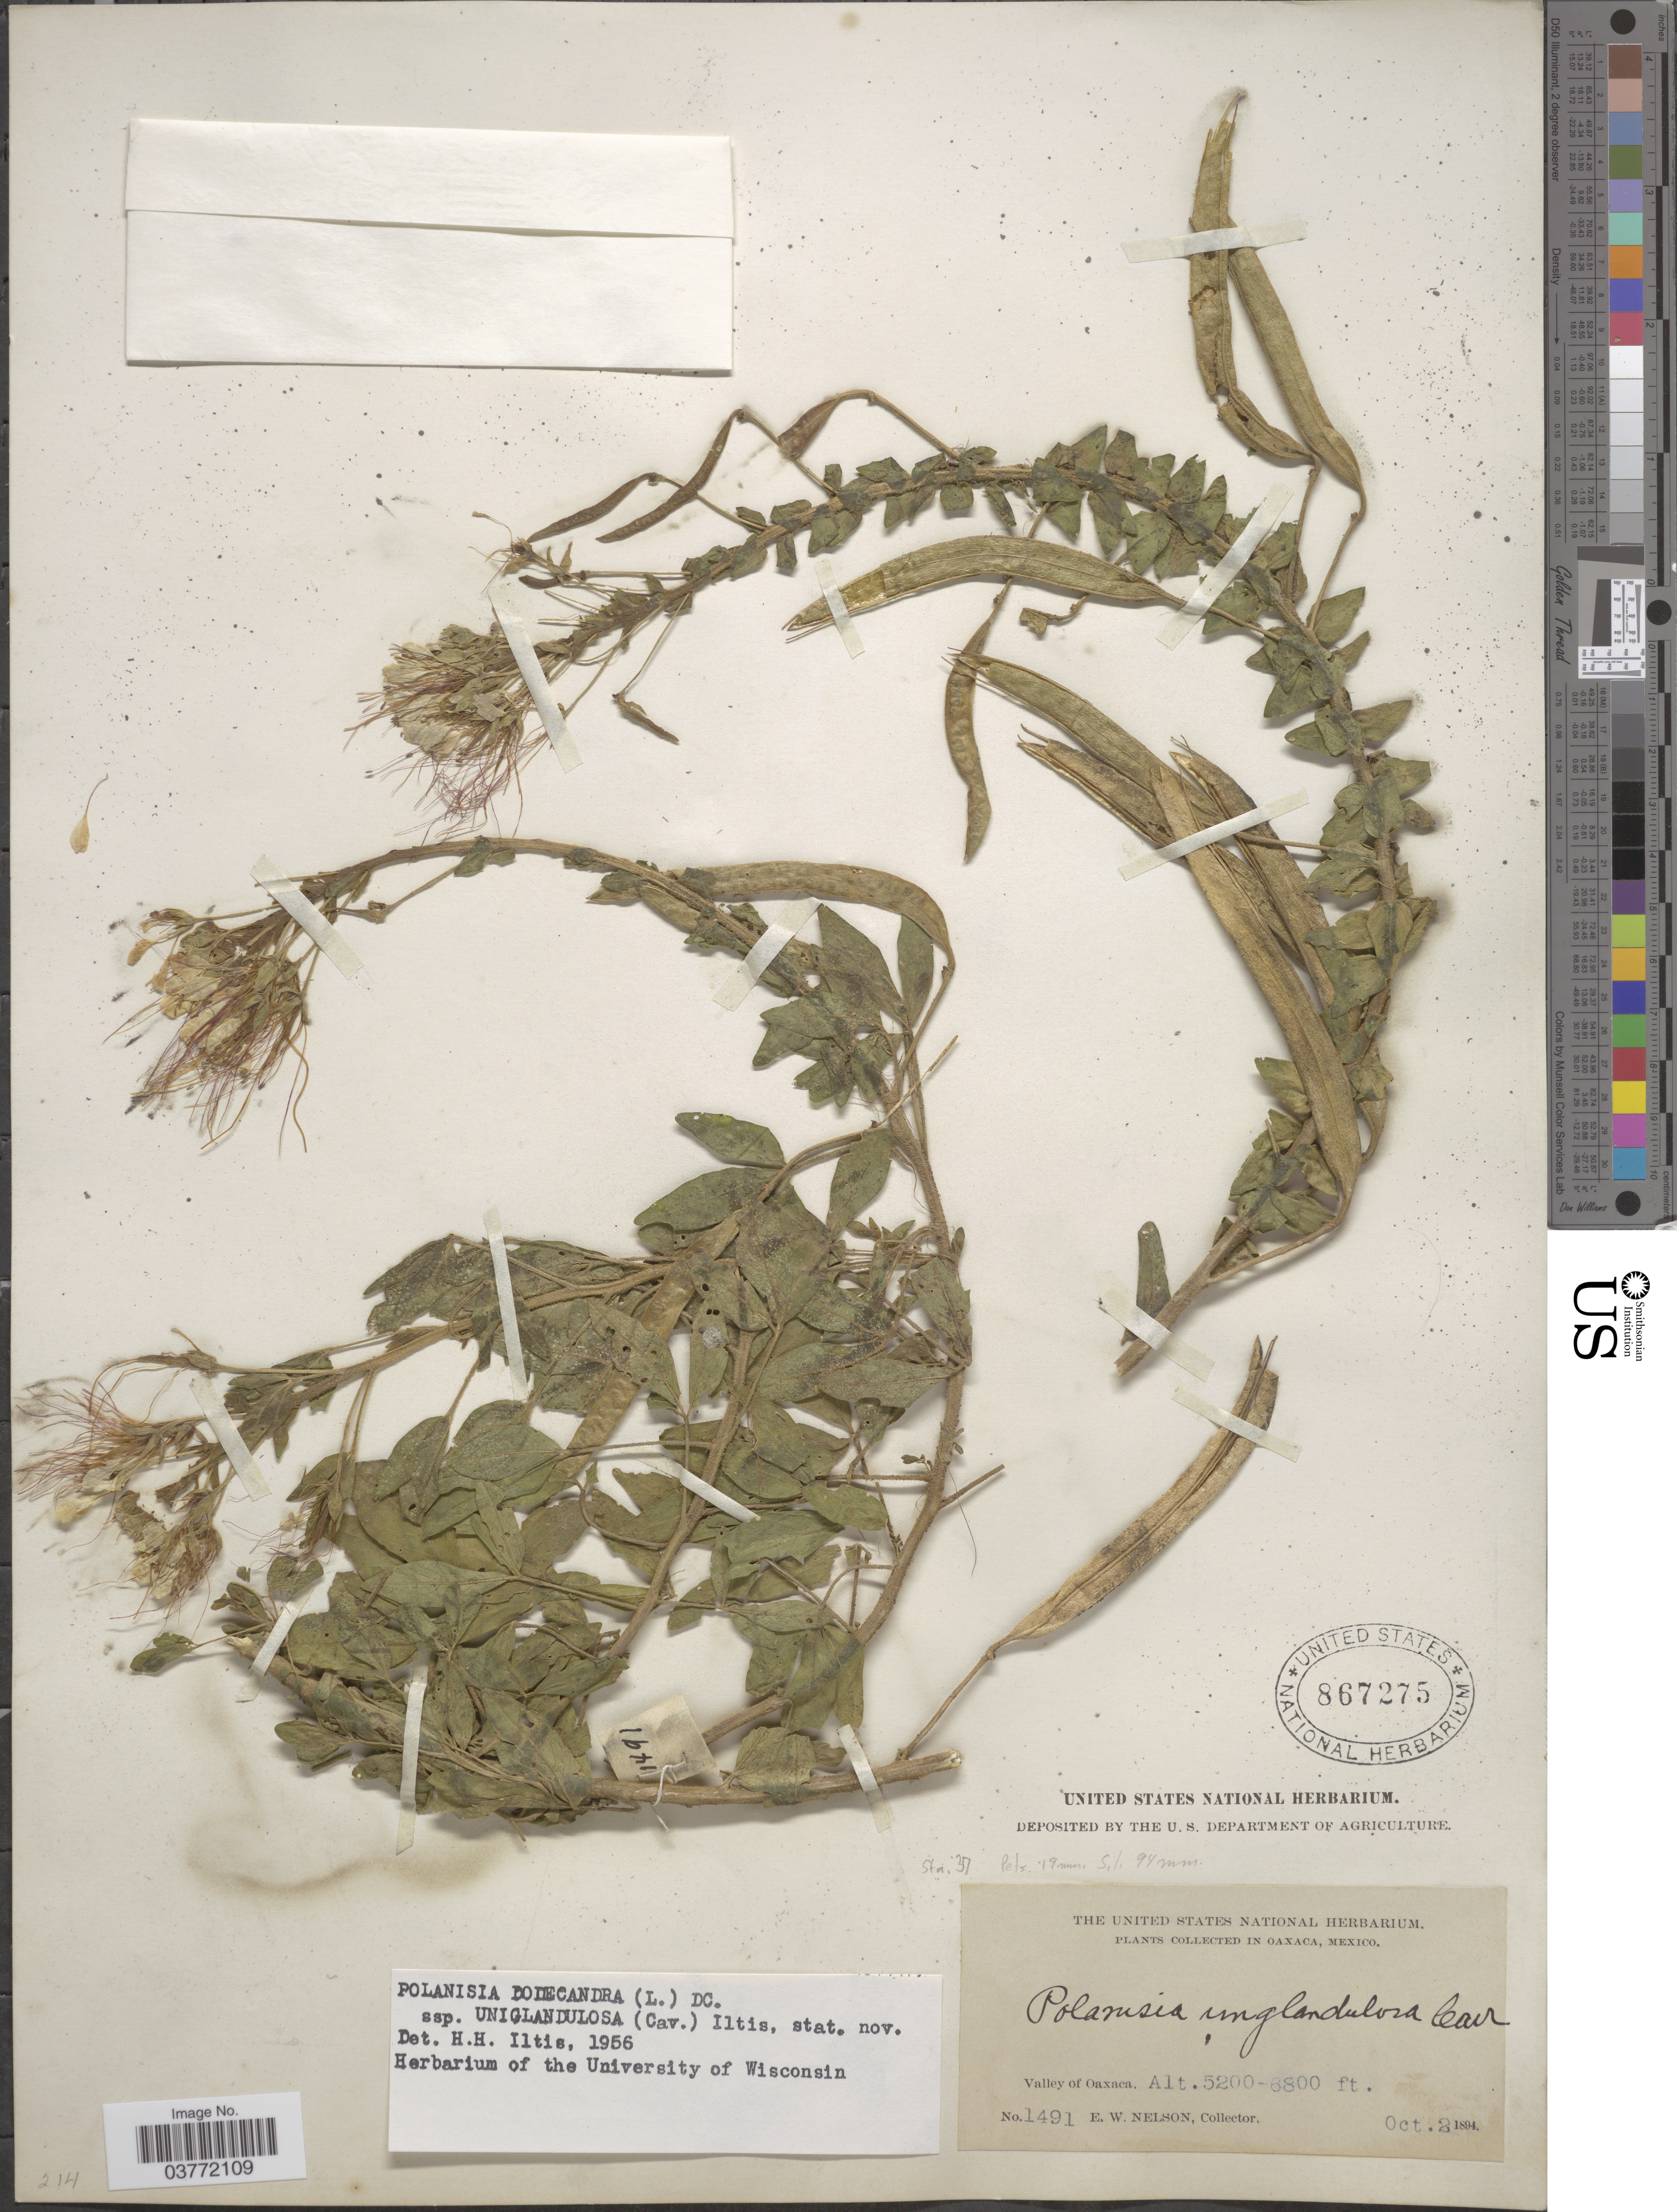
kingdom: Plantae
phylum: Tracheophyta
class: Magnoliopsida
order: Brassicales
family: Cleomaceae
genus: Polanisia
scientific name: Polanisia uniglandulosa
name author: (Cav.) DC.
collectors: E. W. Nelson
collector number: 1491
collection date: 1894-10-02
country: Mexico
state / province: Oaxaca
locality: Valley of Oaxaca.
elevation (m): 1585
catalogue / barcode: US 867275